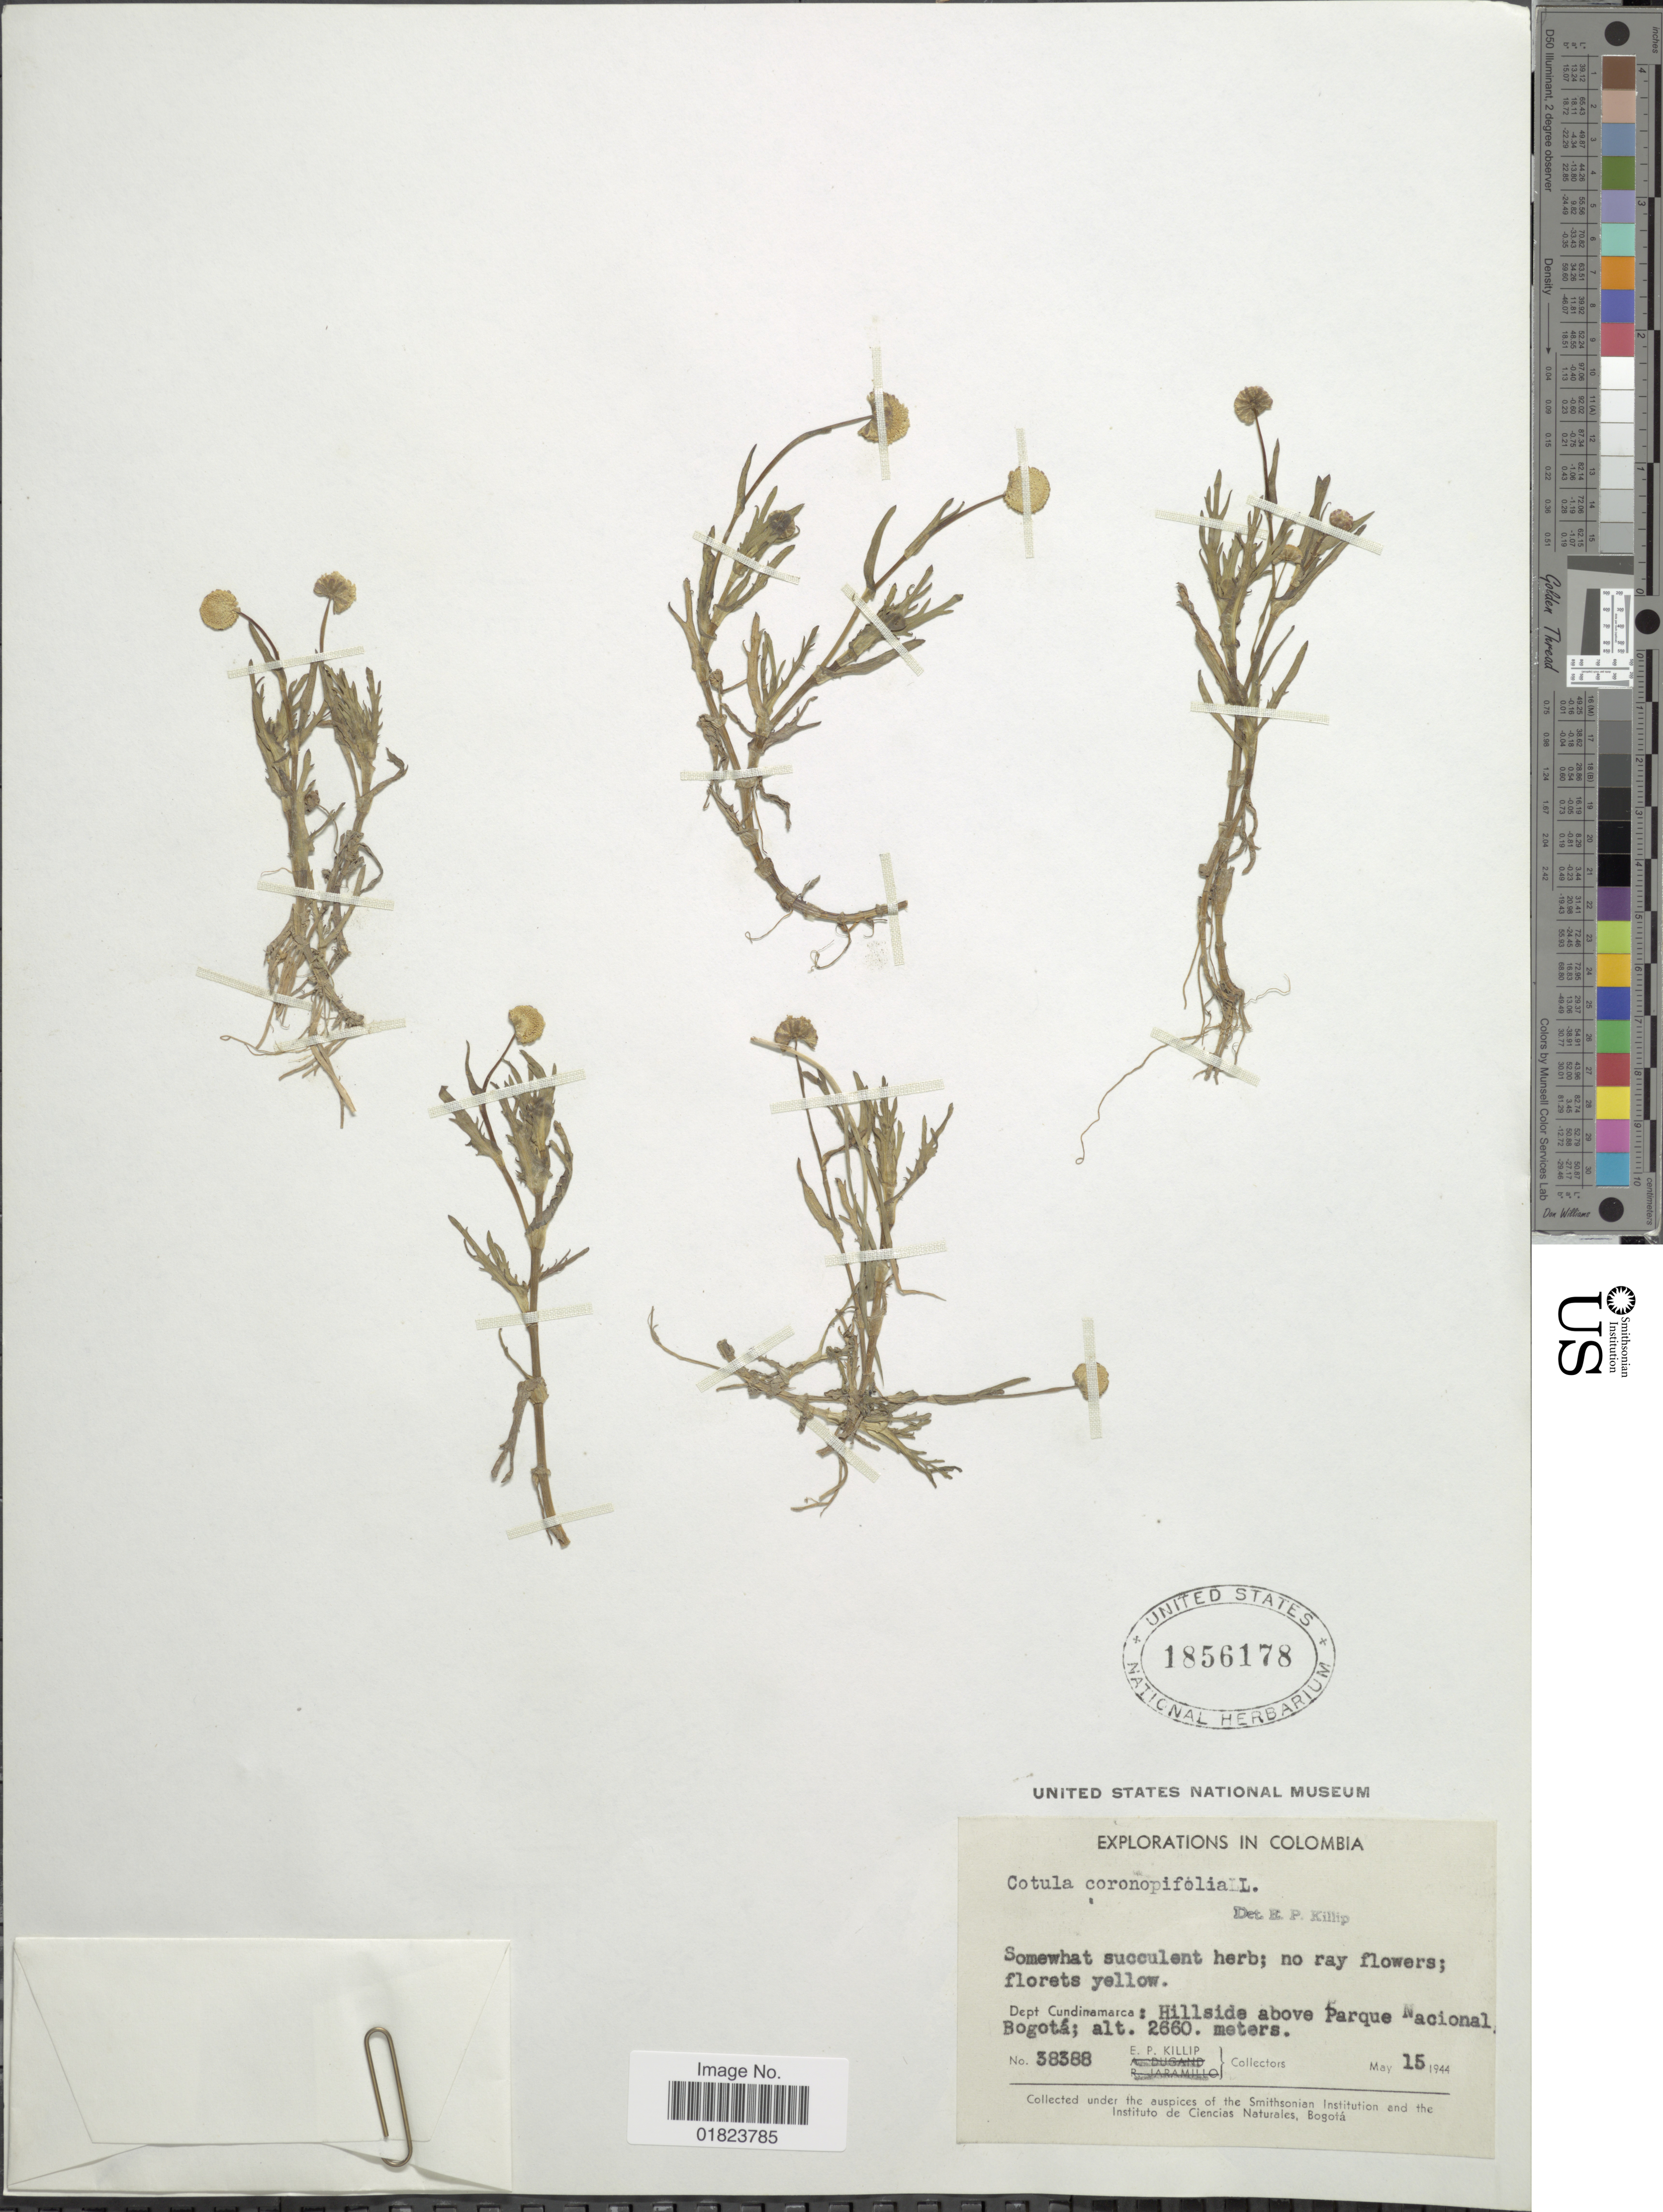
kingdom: Plantae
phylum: Tracheophyta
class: Magnoliopsida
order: Asterales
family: Asteraceae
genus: Cotula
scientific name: Cotula coronopifolia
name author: L.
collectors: E. P. Killip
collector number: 38388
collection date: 1944-05-15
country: Colombia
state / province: Cundinamarca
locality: Hillside above Parque Nacional, Bogotá.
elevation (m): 2660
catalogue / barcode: US 1856178